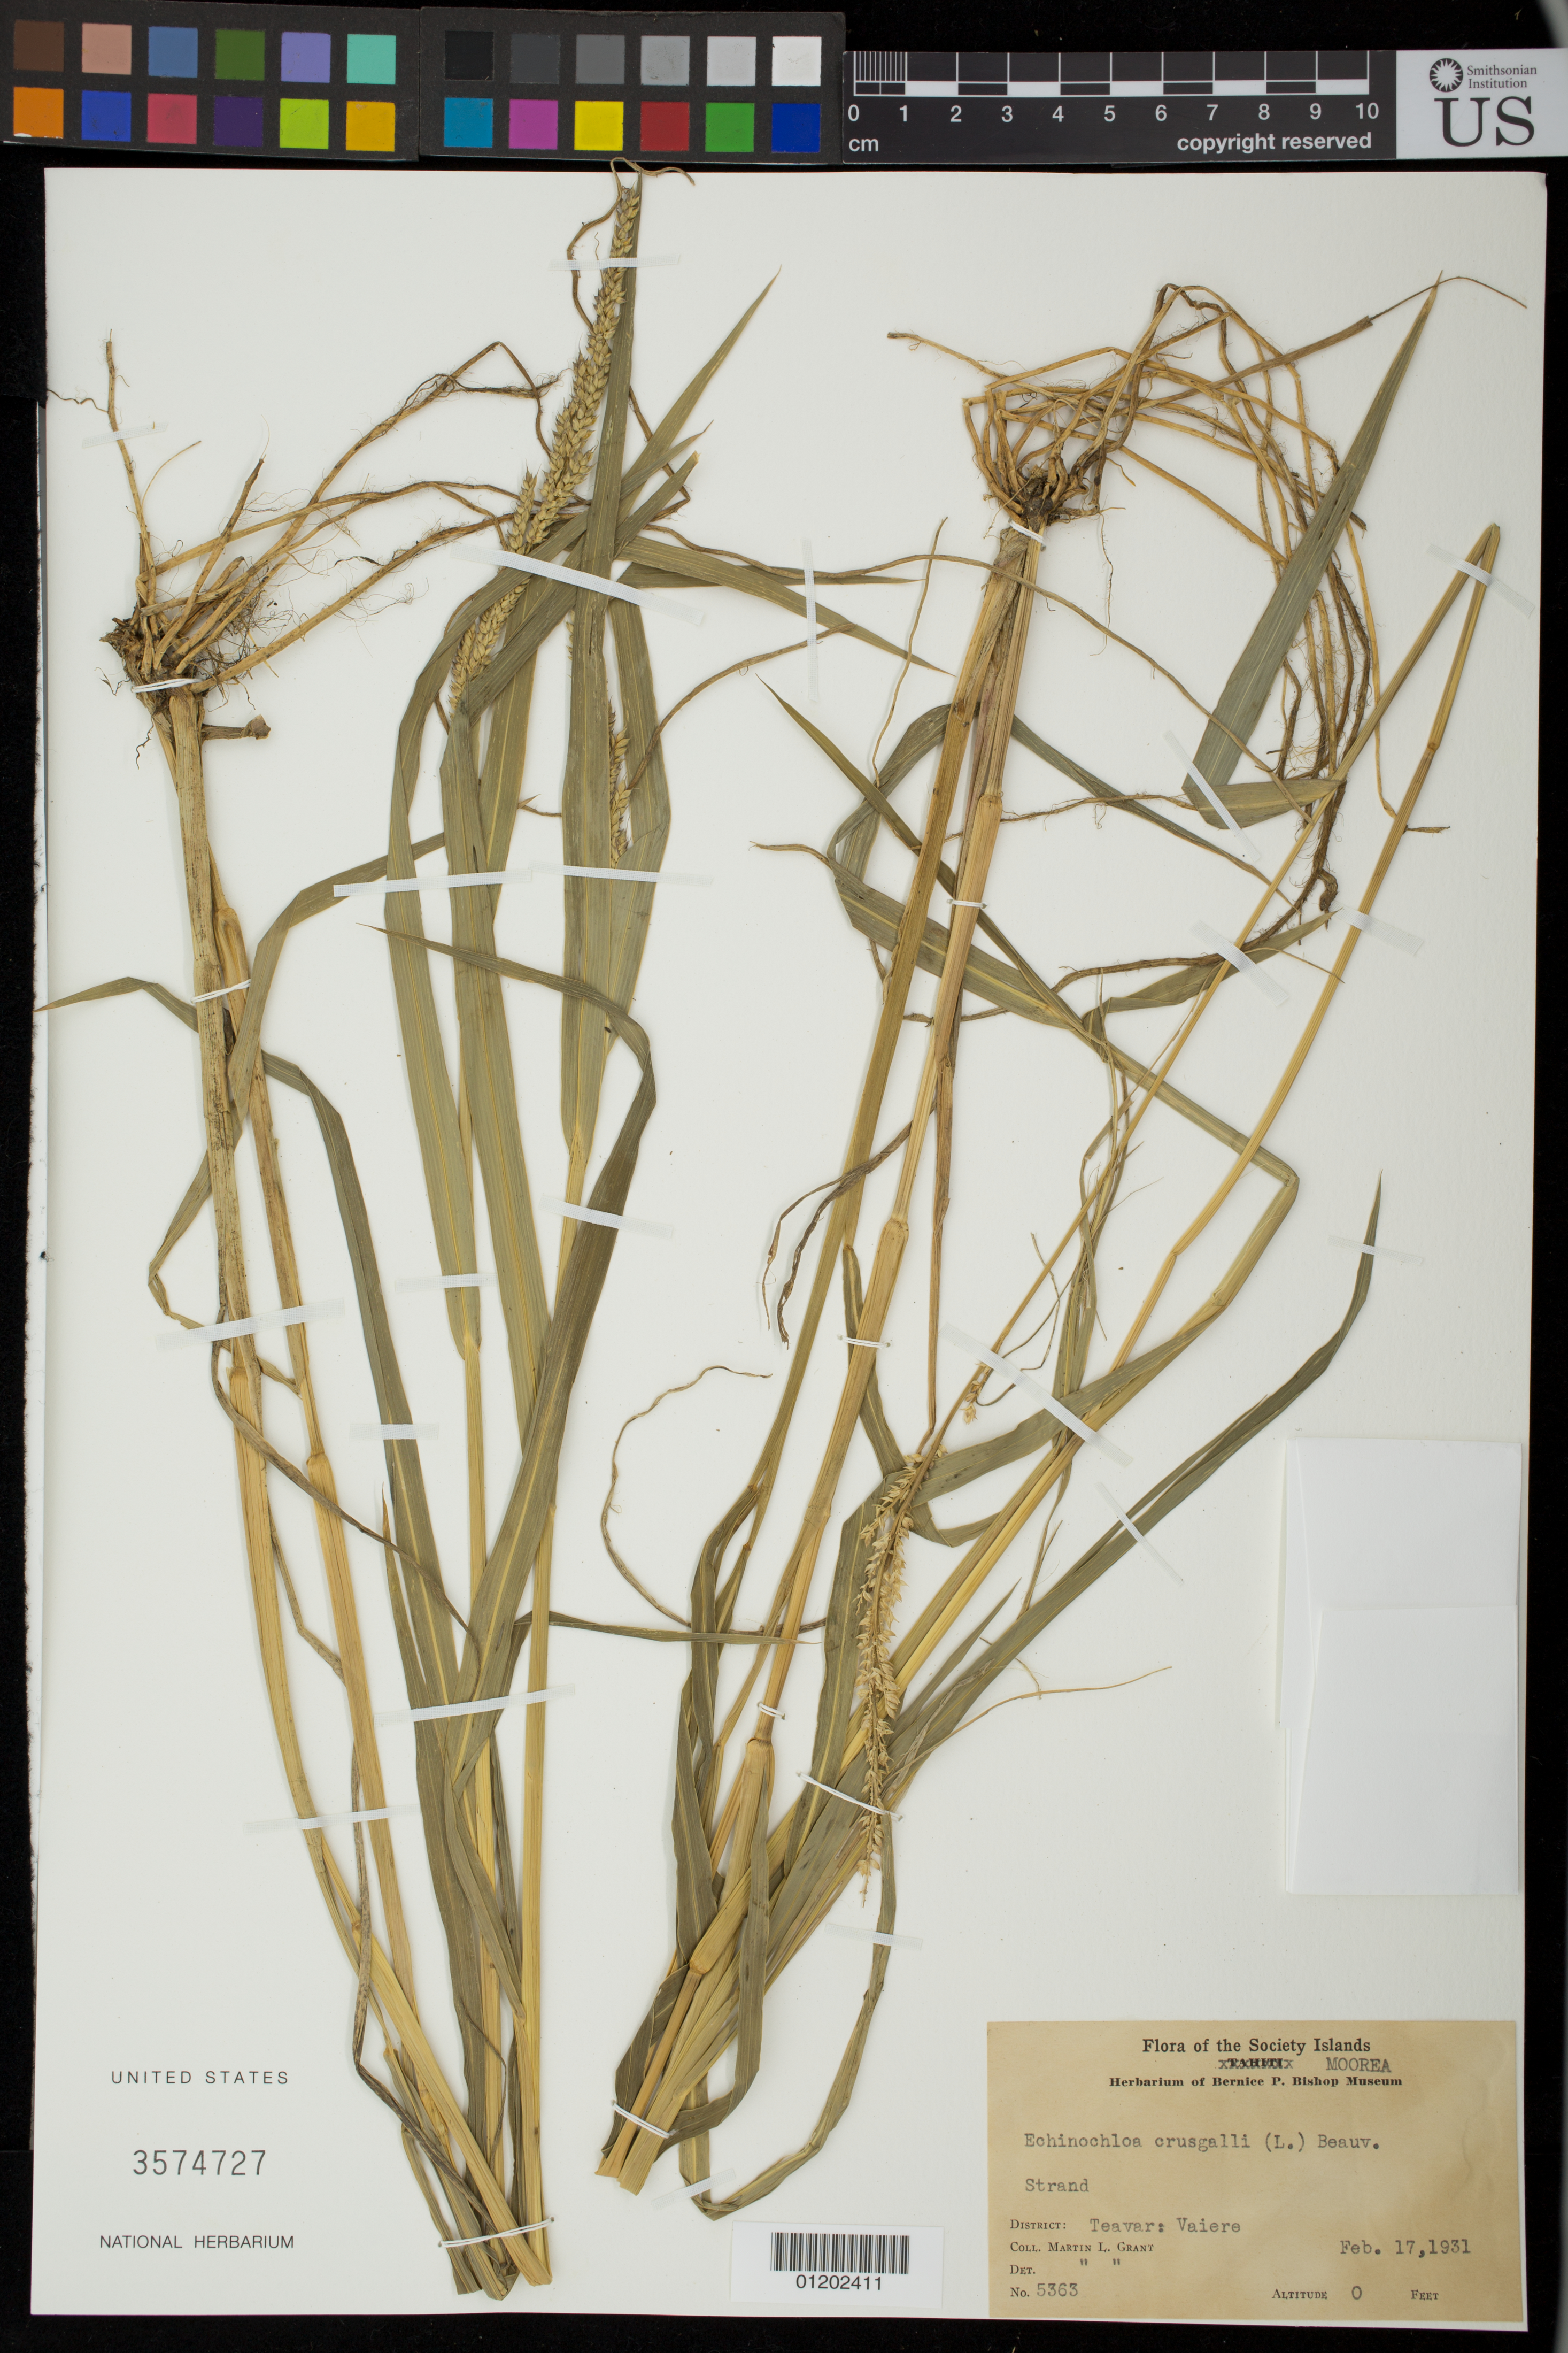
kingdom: Plantae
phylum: Tracheophyta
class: Liliopsida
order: Poales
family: Poaceae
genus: Echinochloa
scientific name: Echinochloa crus-galli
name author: (L.) P. Beauv.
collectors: M. L. Grant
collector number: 5363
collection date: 1931-02-17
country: French Polynesia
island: Moorea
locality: Teavar: Vaiers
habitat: Strand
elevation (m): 0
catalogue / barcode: US 3574727